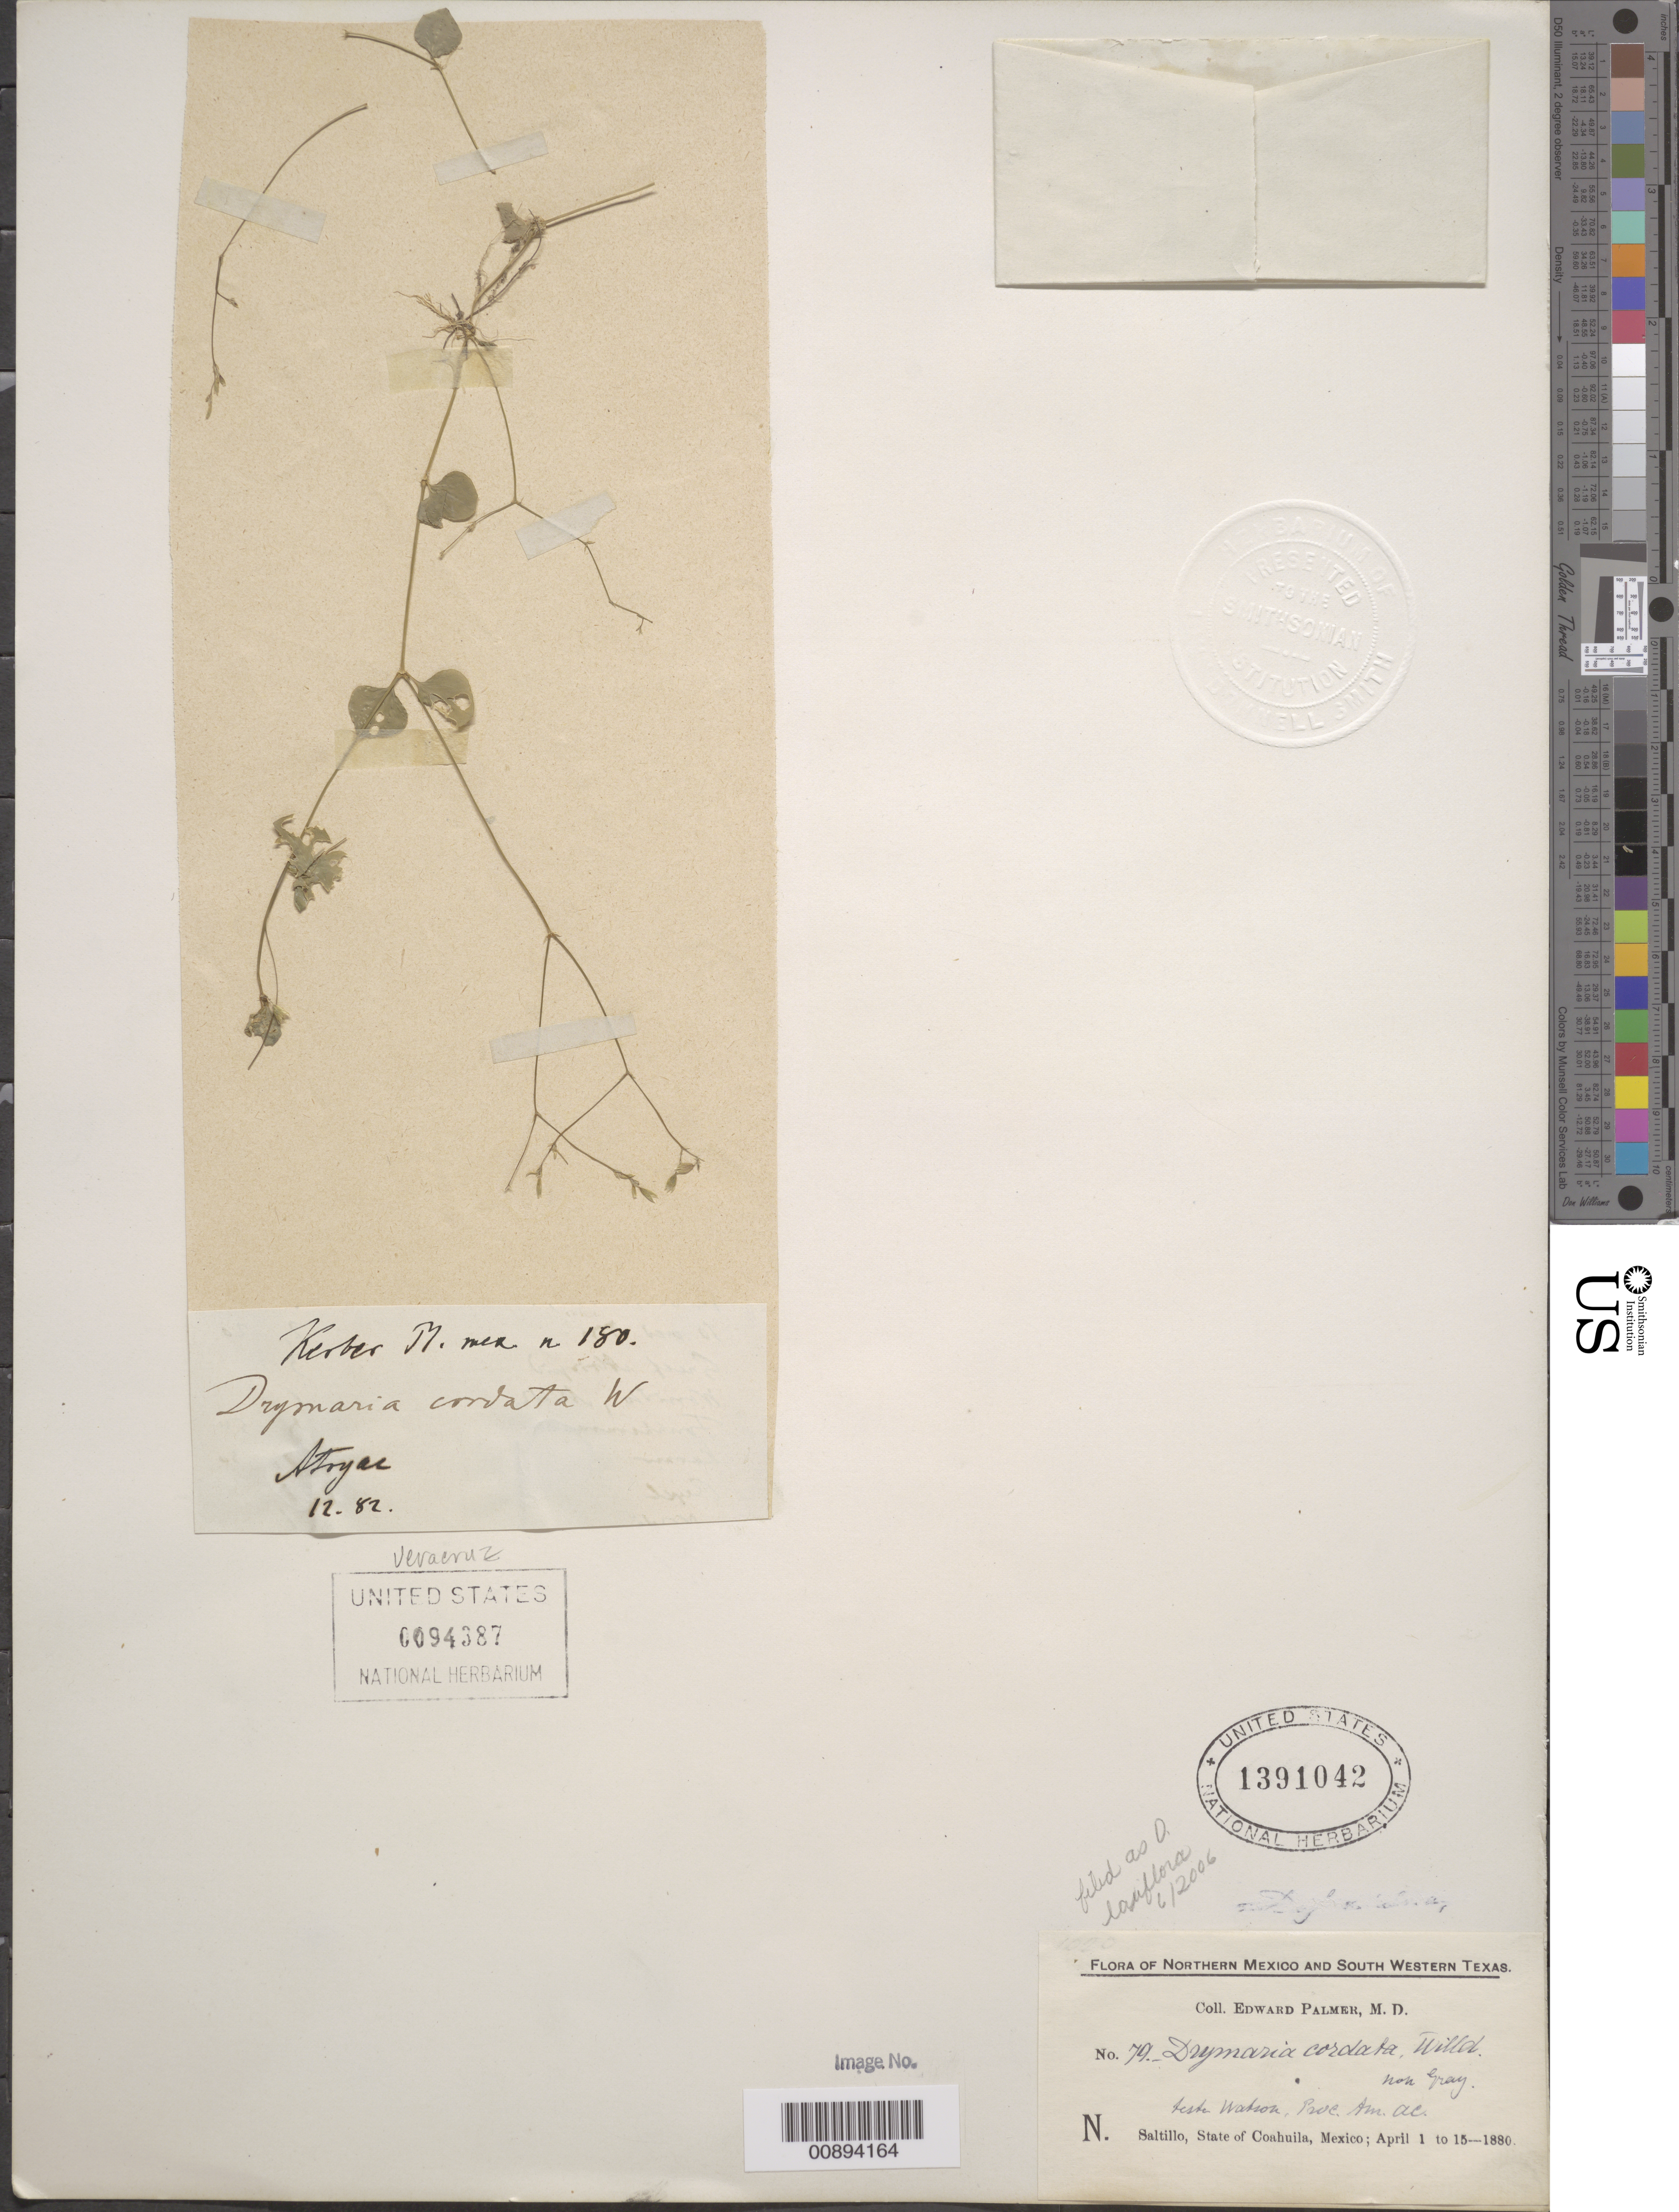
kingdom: Plantae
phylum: Tracheophyta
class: Magnoliopsida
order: Caryophyllales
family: Caryophyllaceae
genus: Drymaria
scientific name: Drymaria laxiflora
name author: Benth.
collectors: E. Palmer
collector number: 79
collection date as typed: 01 Apr 1880 to 15 Apr 1880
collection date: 1880-04-01/1880-04-15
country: Mexico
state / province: Coahuila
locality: Saltillo, State of Coahuila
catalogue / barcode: US 1391042